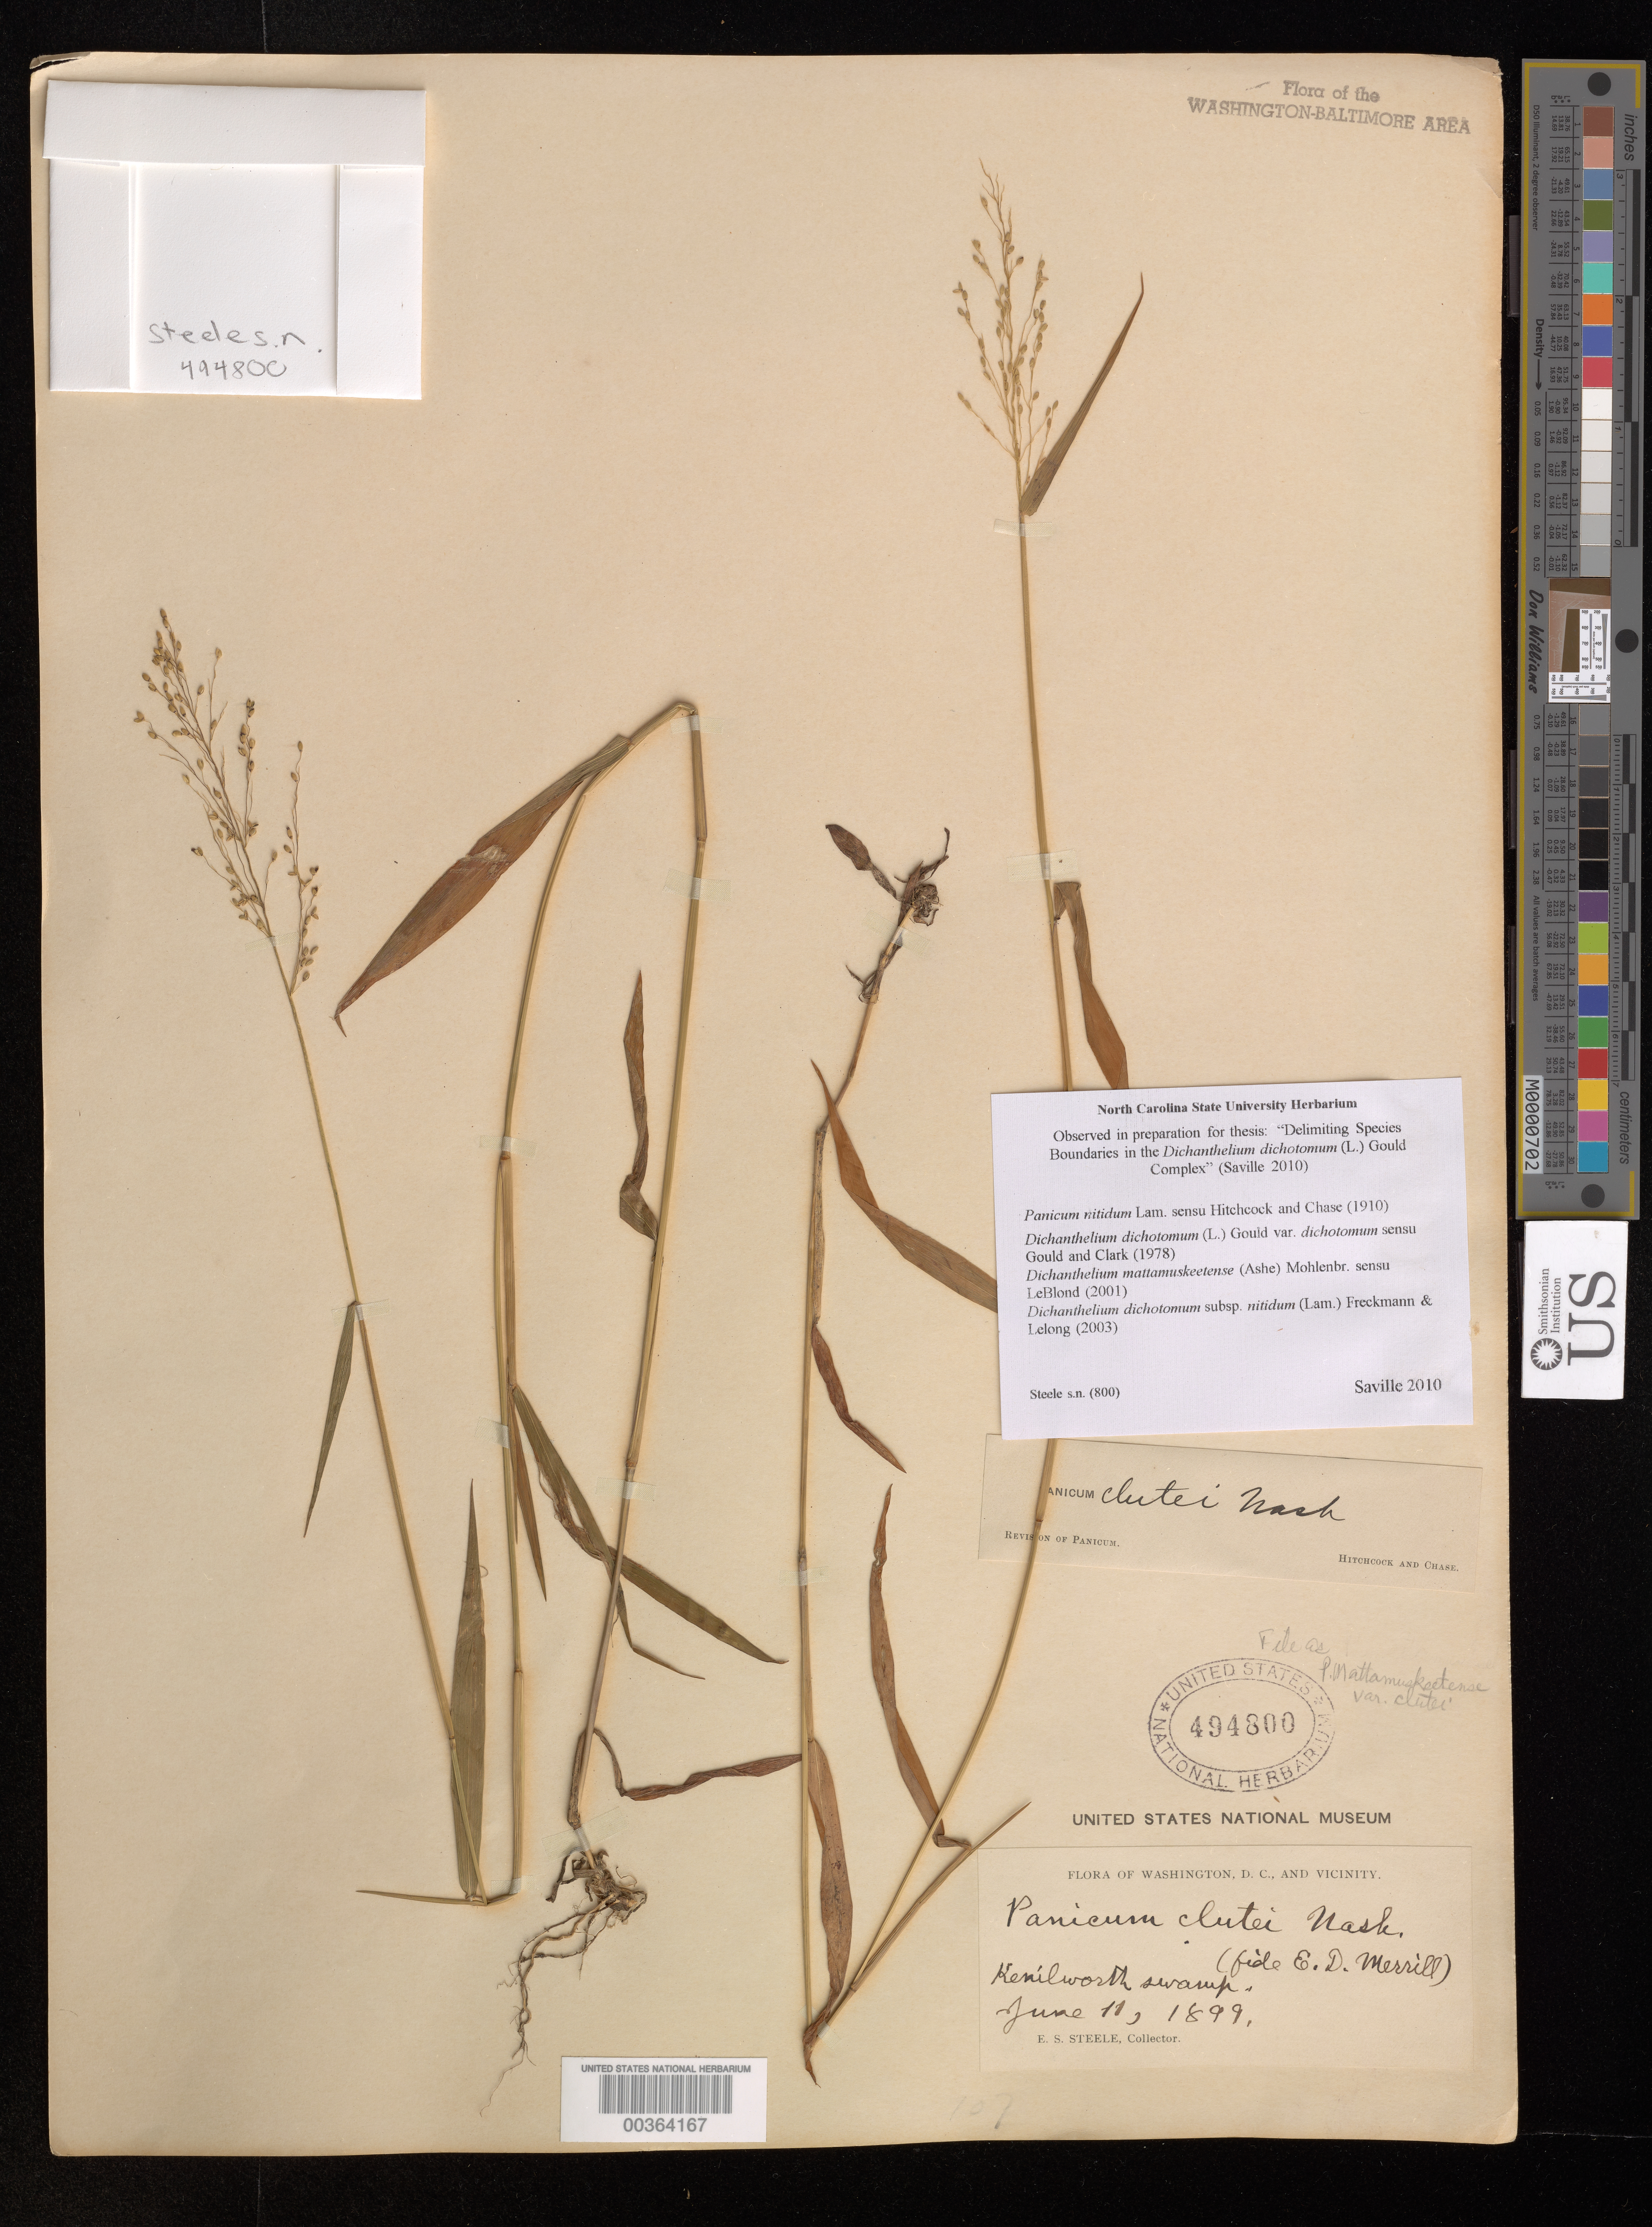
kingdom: Plantae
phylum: Tracheophyta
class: Liliopsida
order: Poales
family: Poaceae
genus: Dichanthelium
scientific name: Dichanthelium dichotomum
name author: (L.) Gould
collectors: E. Steele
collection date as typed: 11 Jun 1899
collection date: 1899-06-11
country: United States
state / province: District of Columbia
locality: Kenilworth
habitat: Swamp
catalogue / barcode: US 494800